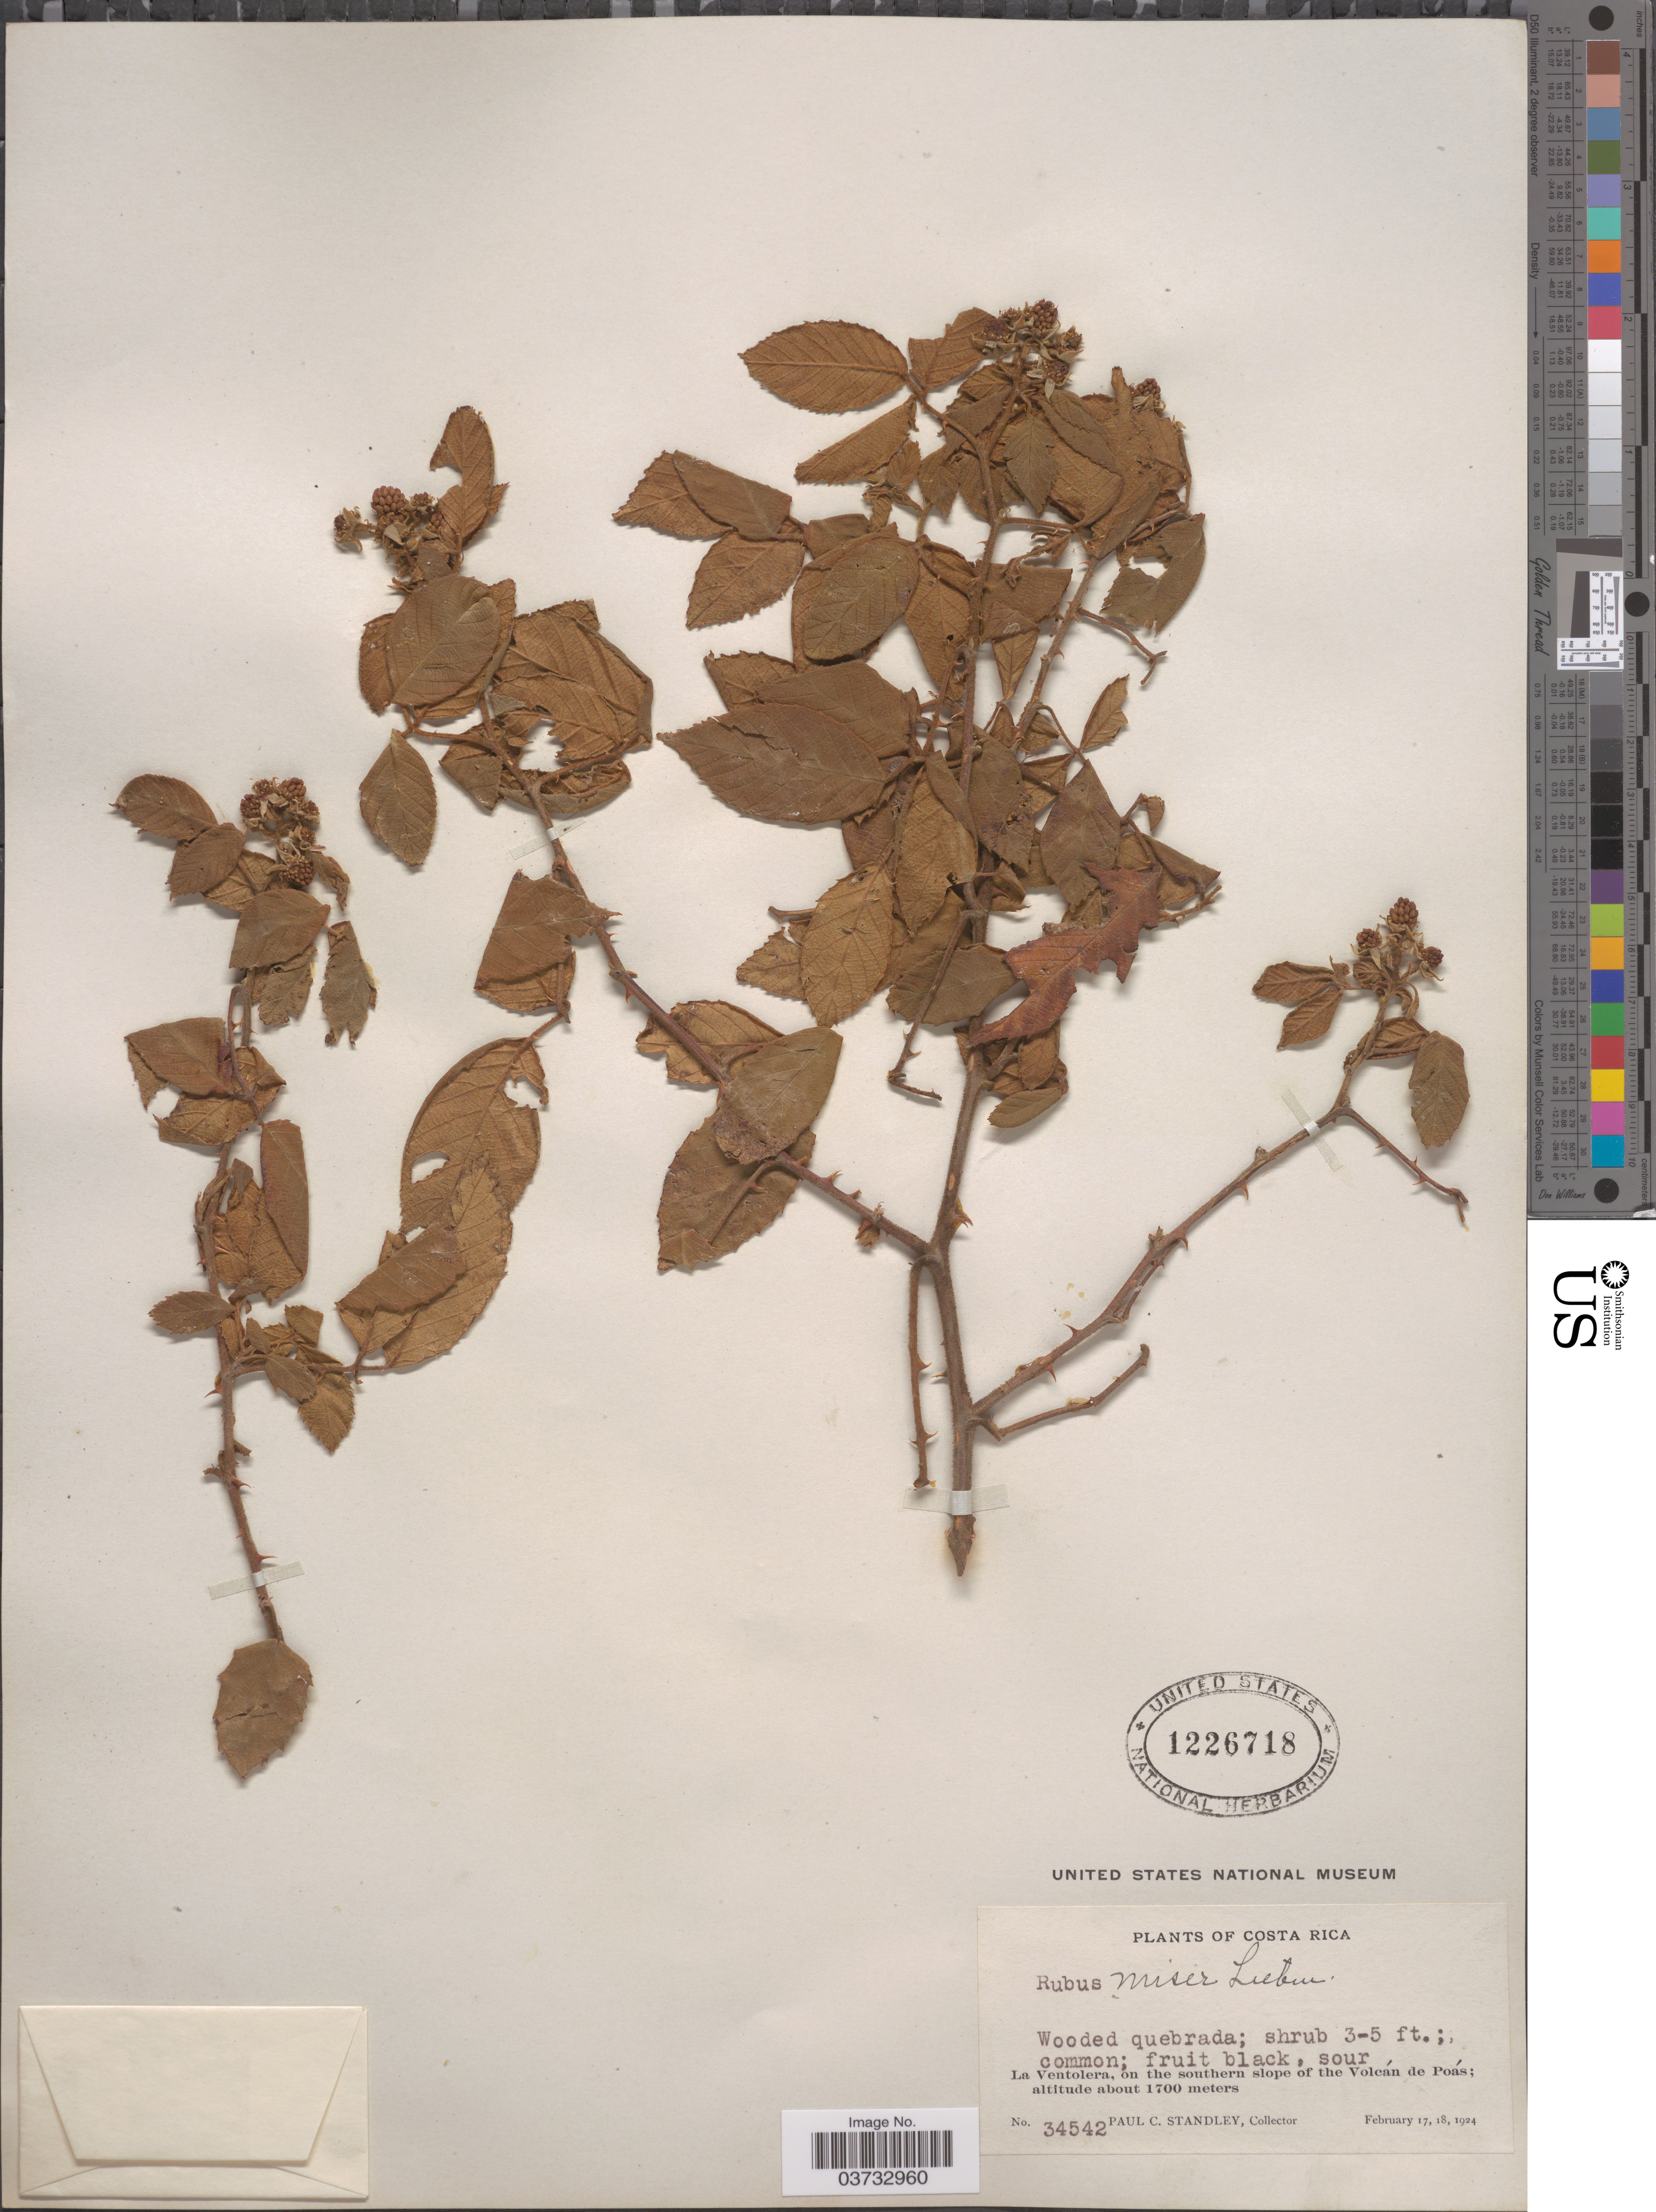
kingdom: Plantae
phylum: Tracheophyta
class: Magnoliopsida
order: Rosales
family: Rosaceae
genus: Rubus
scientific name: Rubus miser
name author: Liebm.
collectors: P. C. Standley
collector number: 34542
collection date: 1924-02-17/1924-02-18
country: Costa Rica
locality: La Ventolera, on the southern slope of the Volcán de Poás.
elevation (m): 1700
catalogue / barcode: US 1226718